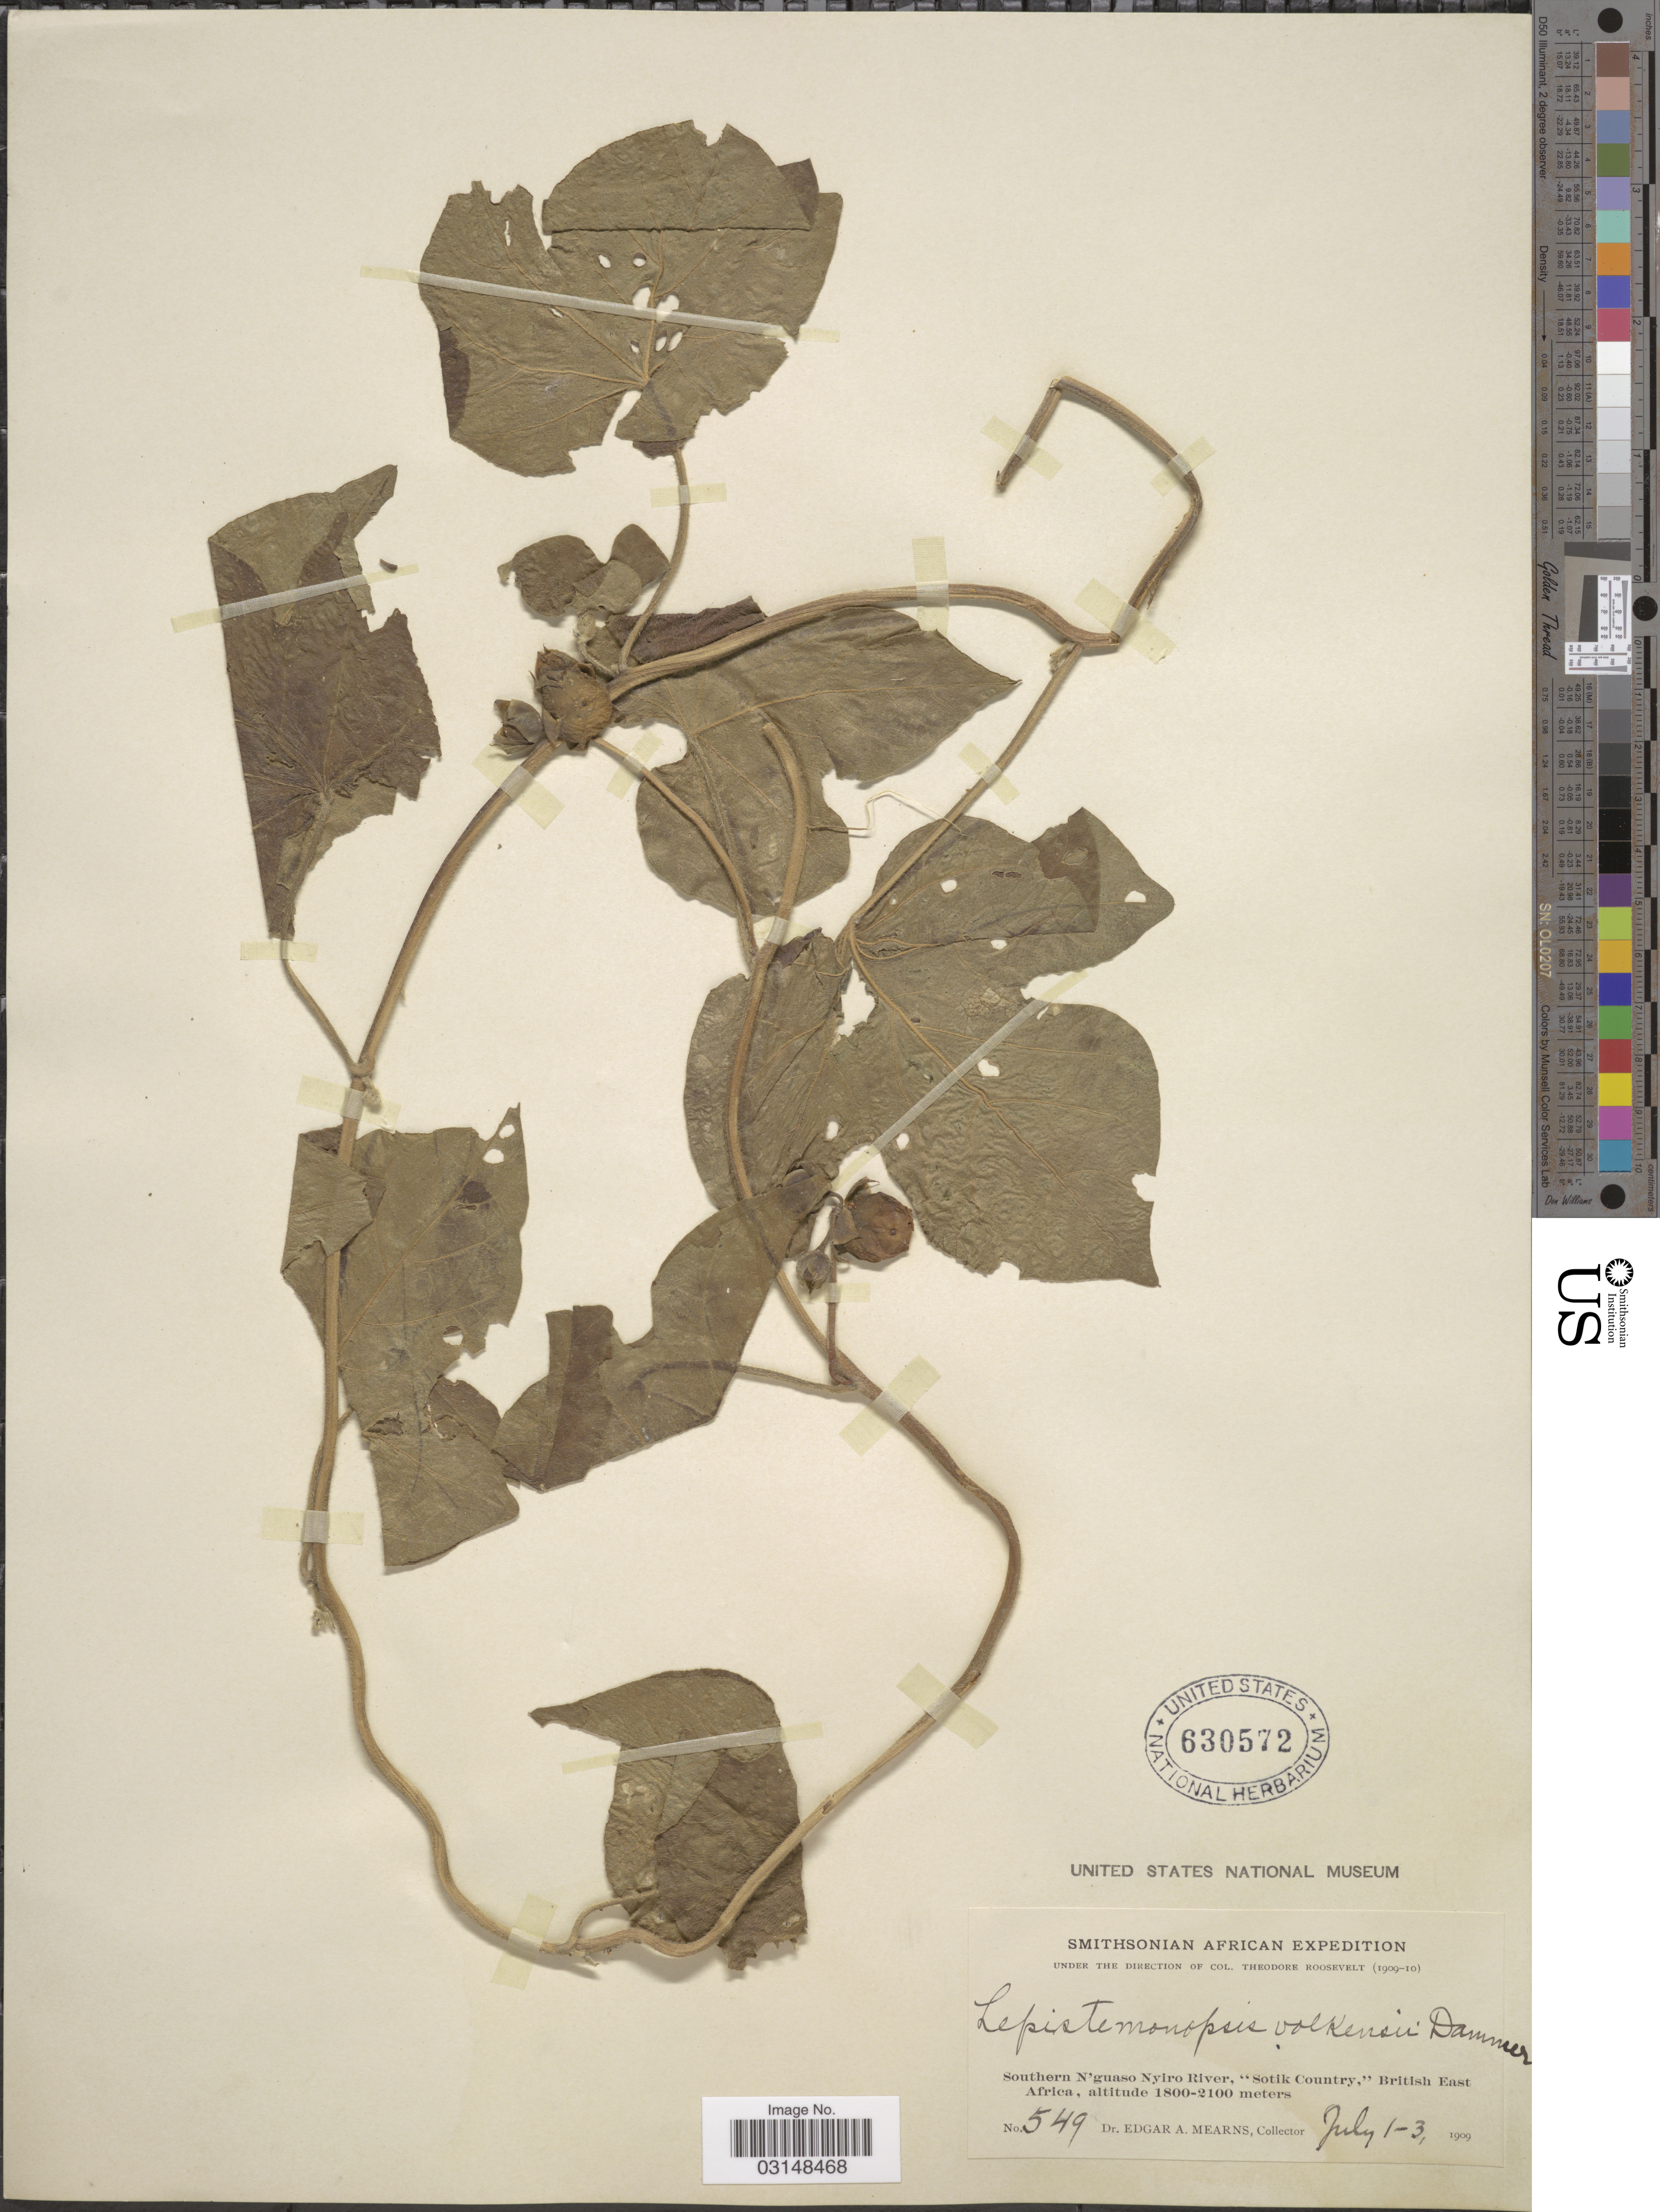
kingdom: Plantae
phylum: Tracheophyta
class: Magnoliopsida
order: Solanales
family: Convolvulaceae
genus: Lepistemonopsis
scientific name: Lepistemonopsis volkensii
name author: Dammer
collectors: E. A. Mearns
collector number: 549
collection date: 1909-07-01/1909-07-03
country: Kenya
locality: African, Southern N'guaso Nyiro River, "Sotik Country," British East Africa.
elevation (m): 1800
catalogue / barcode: US 630572